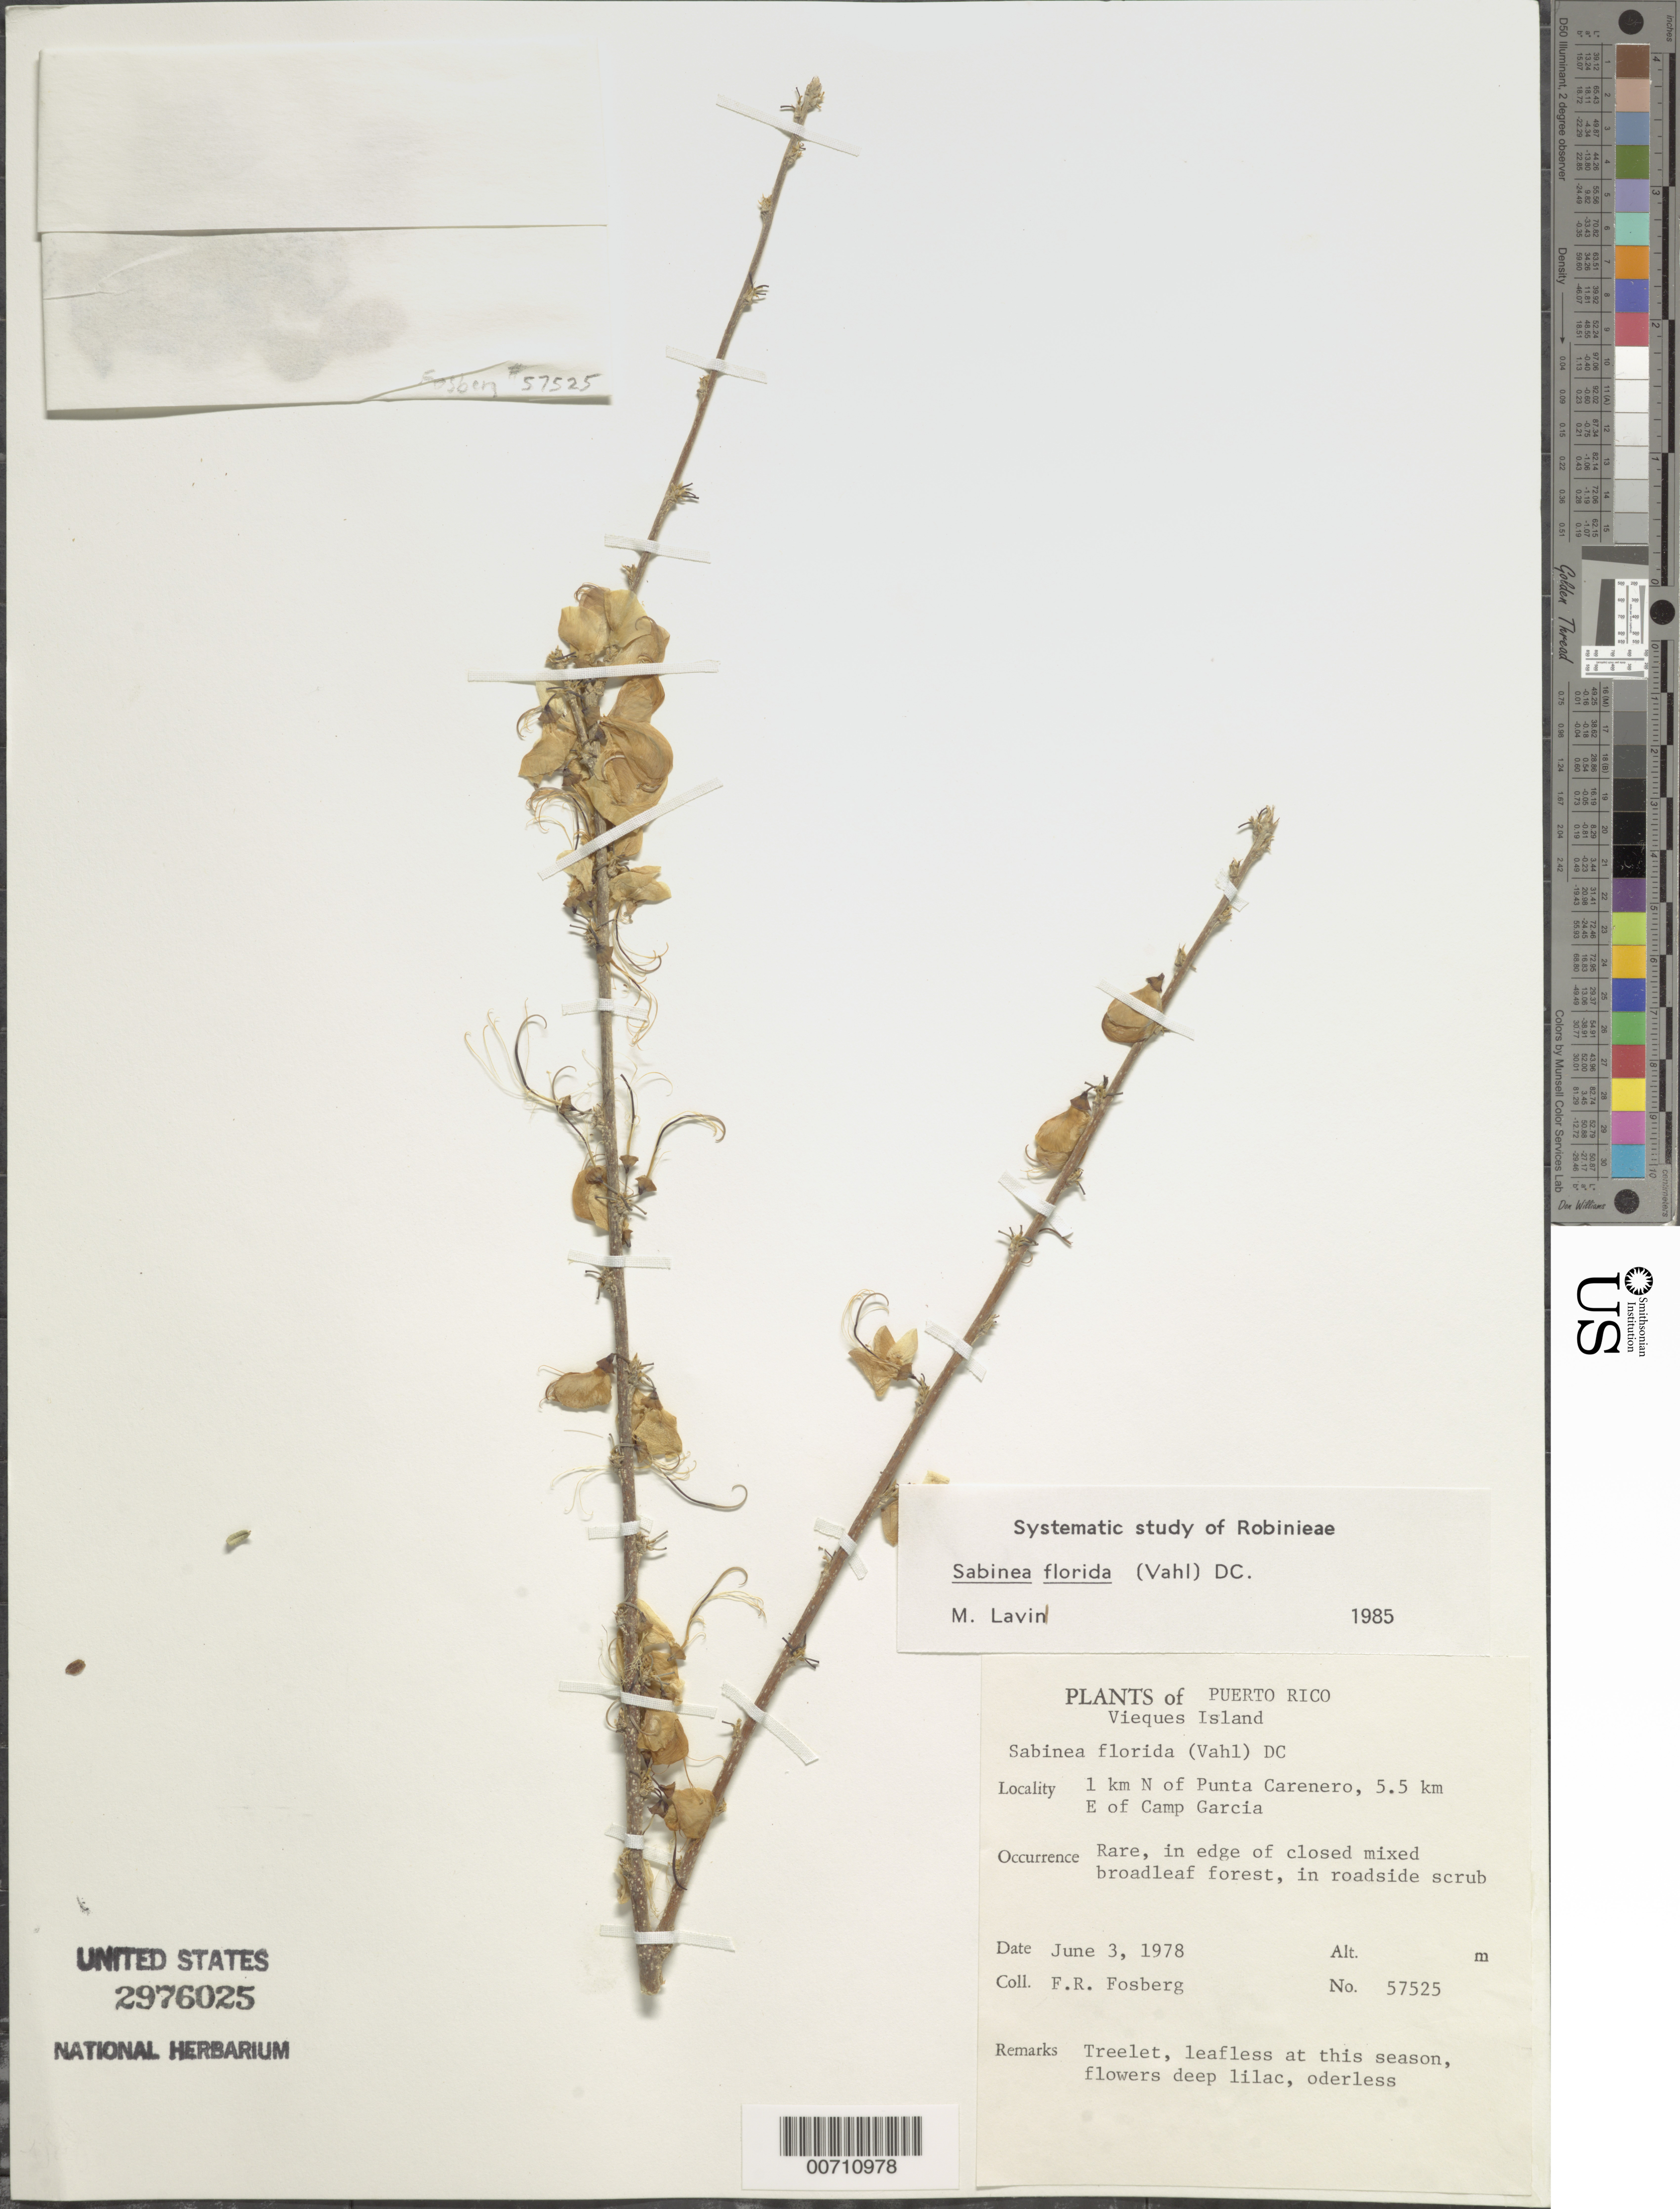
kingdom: Plantae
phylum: Tracheophyta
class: Magnoliopsida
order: Fabales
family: Fabaceae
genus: Poitea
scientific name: Poitea florida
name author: (Vahl) Lavin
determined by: Strong, Mark T., (BOT), Smithsonian Institution - National Museum of Natural History (UNITED STATES)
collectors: F. R. Fosberg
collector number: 57525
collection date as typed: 03 Jun 1978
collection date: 1978-06-03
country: Puerto Rico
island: Vieques Island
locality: Punta Carenero, 1 km N of,; 5.5 km E of Camp Garcia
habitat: In edge of closed mixed broadleaf forest, in roadside scrub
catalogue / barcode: US 2976025